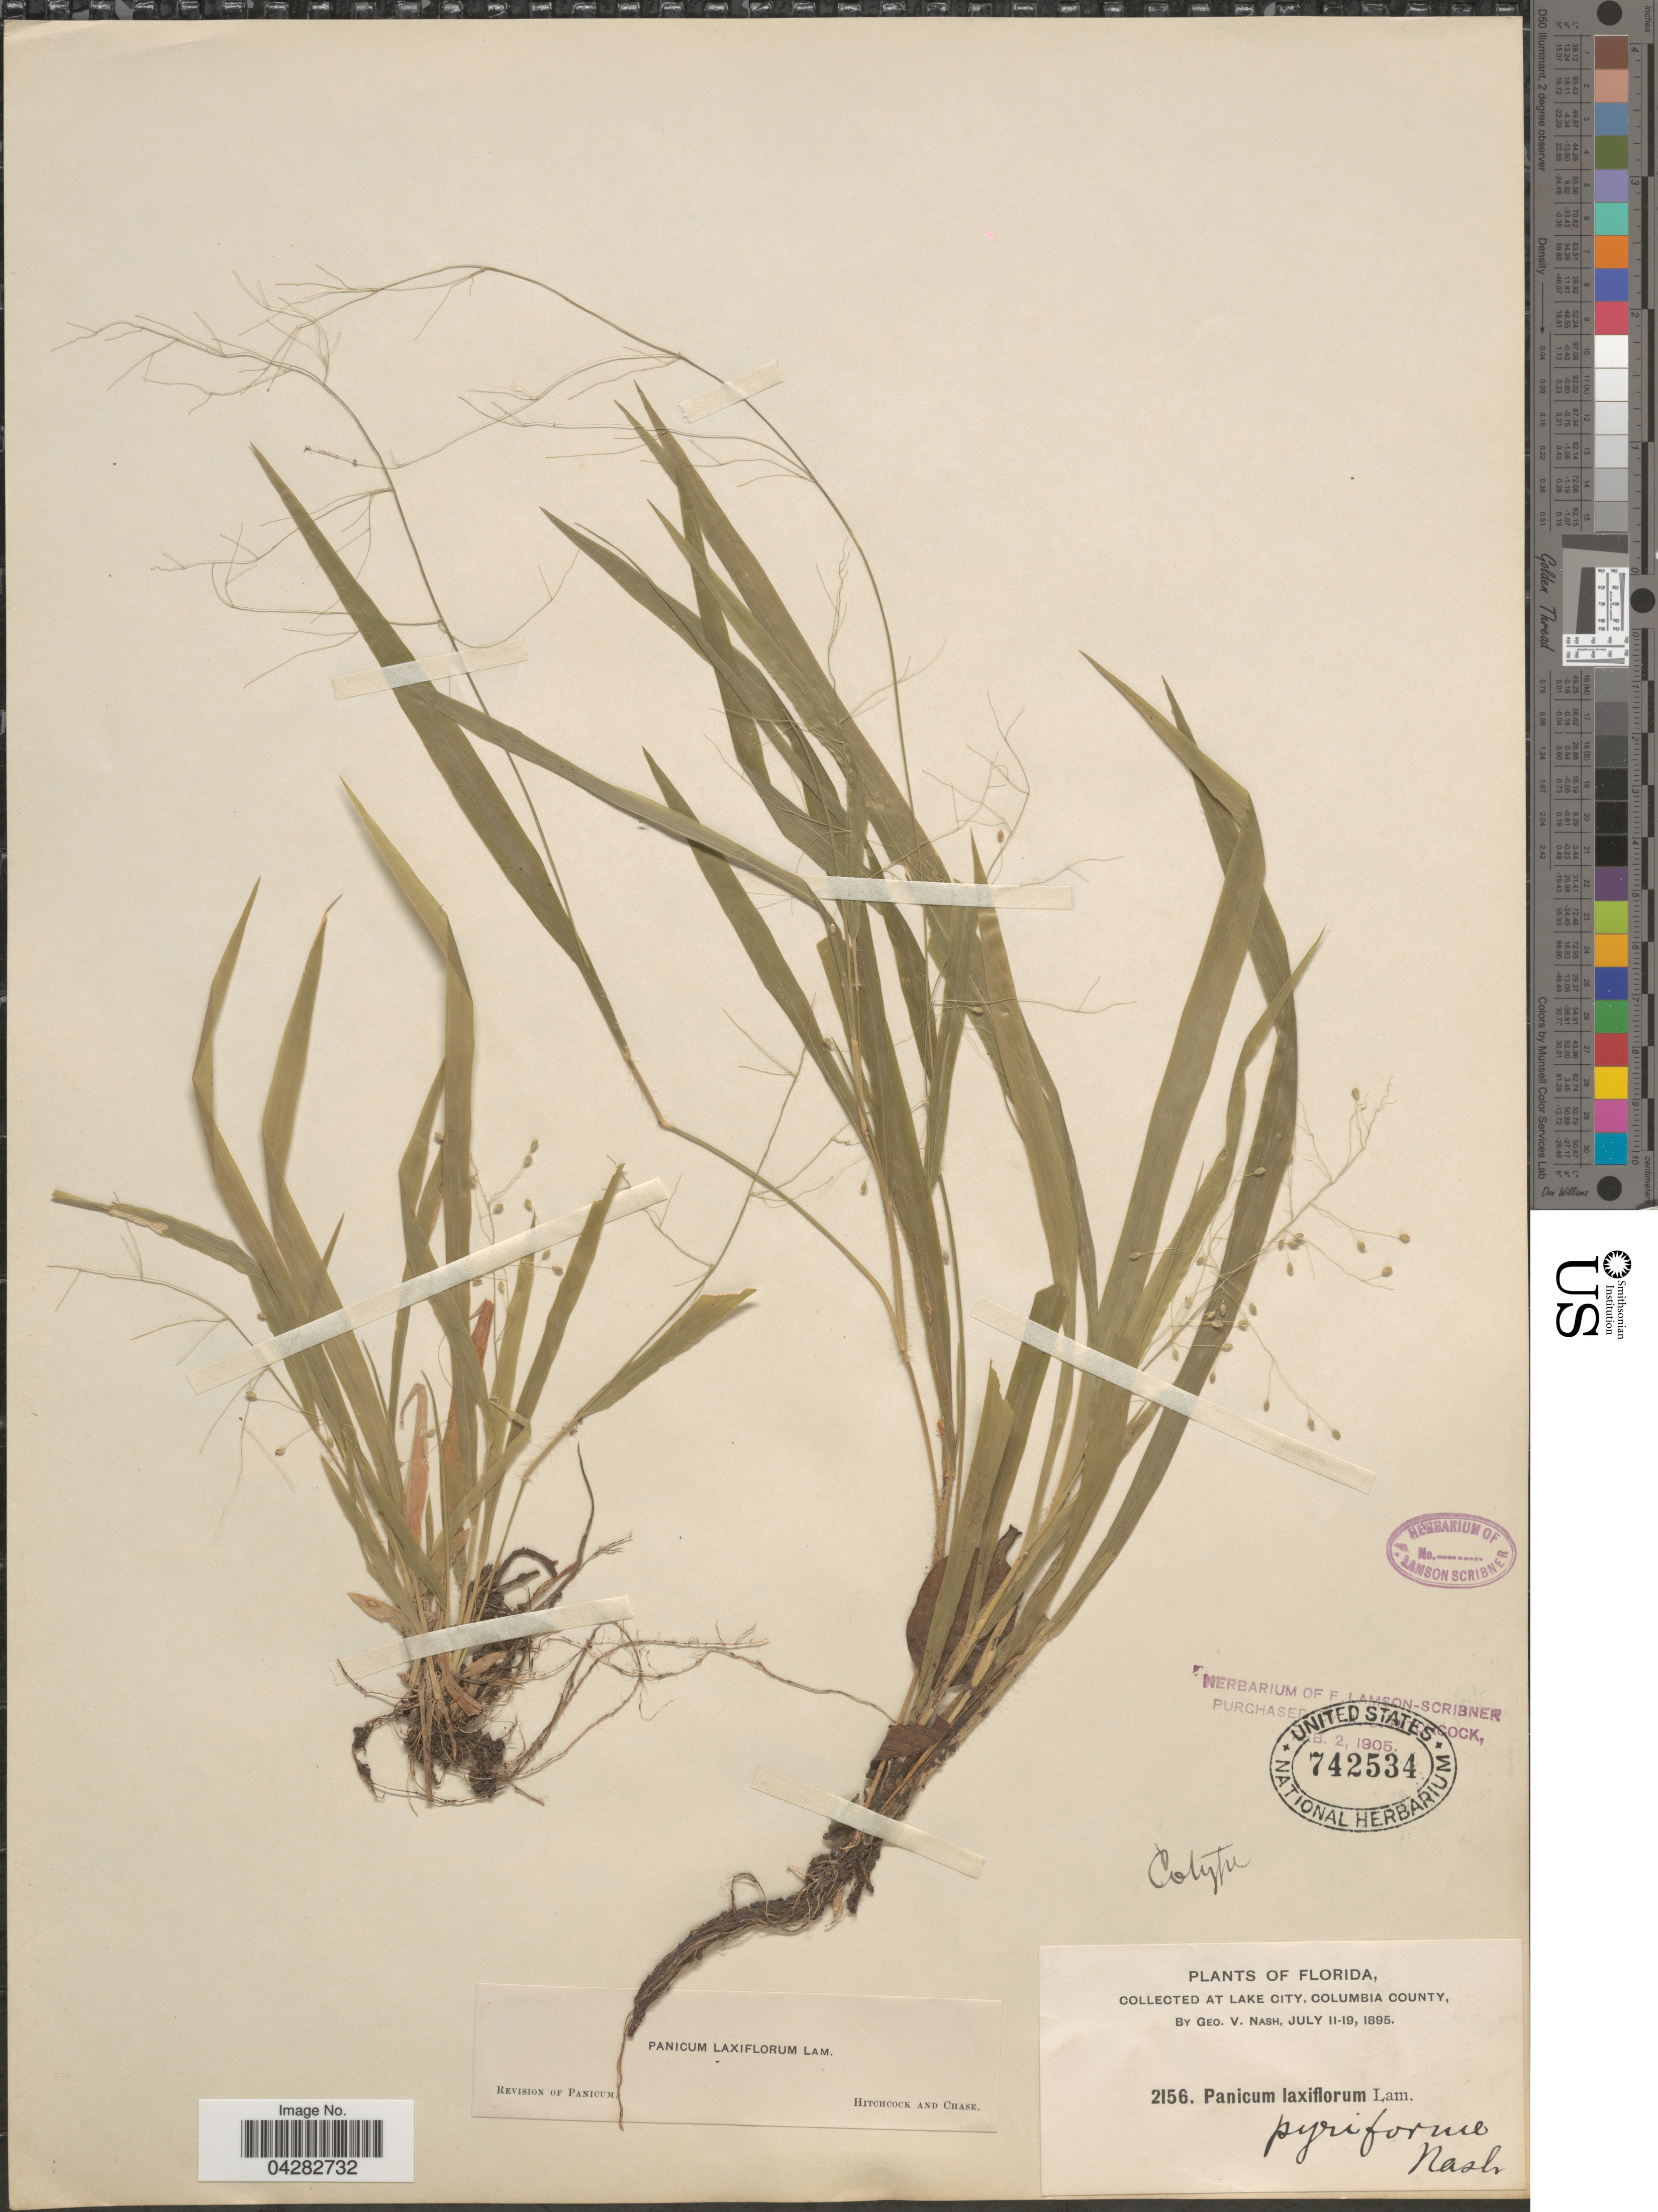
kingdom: Plantae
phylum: Tracheophyta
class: Liliopsida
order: Poales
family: Poaceae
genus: Dichanthelium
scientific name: Dichanthelium laxiflorum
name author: (Lam.) Gould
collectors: G. V. Nash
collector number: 2156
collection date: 1895-07-11/1895-07-19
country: United States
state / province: Florida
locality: At Lake City, Columbia County.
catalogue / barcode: US 742534